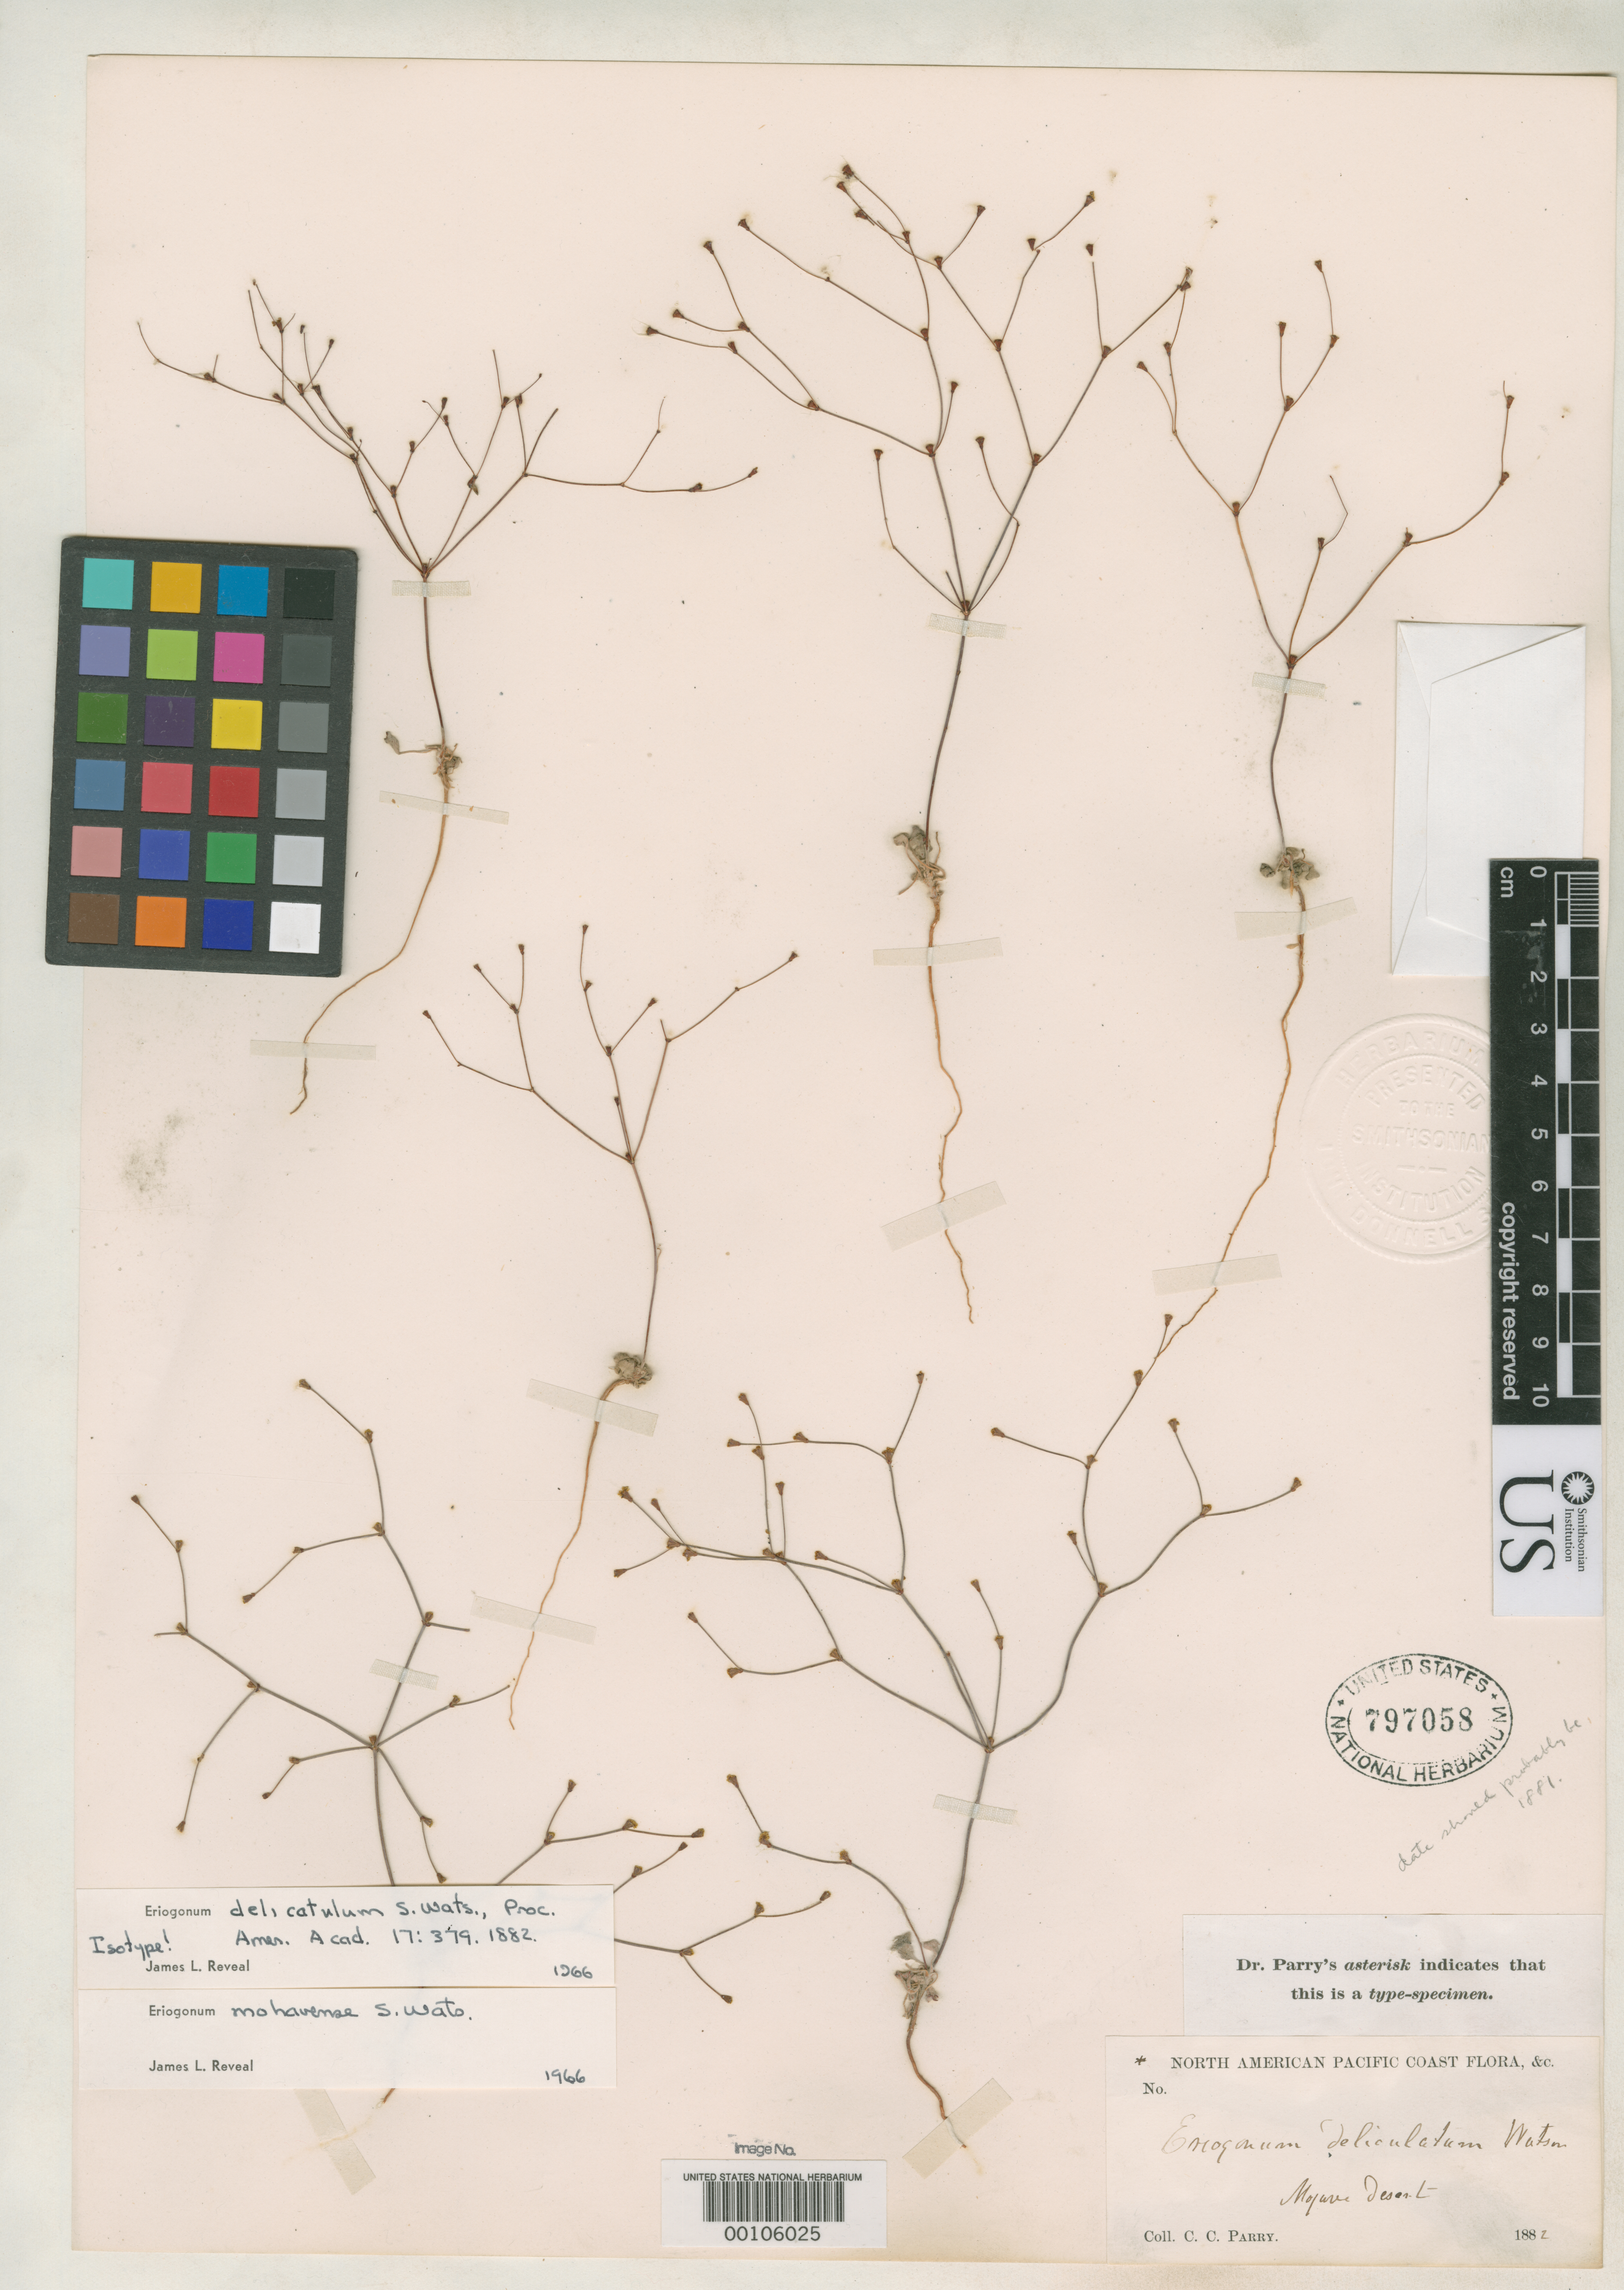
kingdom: Plantae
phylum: Tracheophyta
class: Magnoliopsida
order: Caryophyllales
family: Polygonaceae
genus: Eriogonum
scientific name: Eriogonum delicatulum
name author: S. Watson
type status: Isotype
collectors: C. C. Parry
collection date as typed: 1881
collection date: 1881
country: United States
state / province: California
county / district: San Bernardino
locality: Mojave Desert.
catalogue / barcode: US 797058